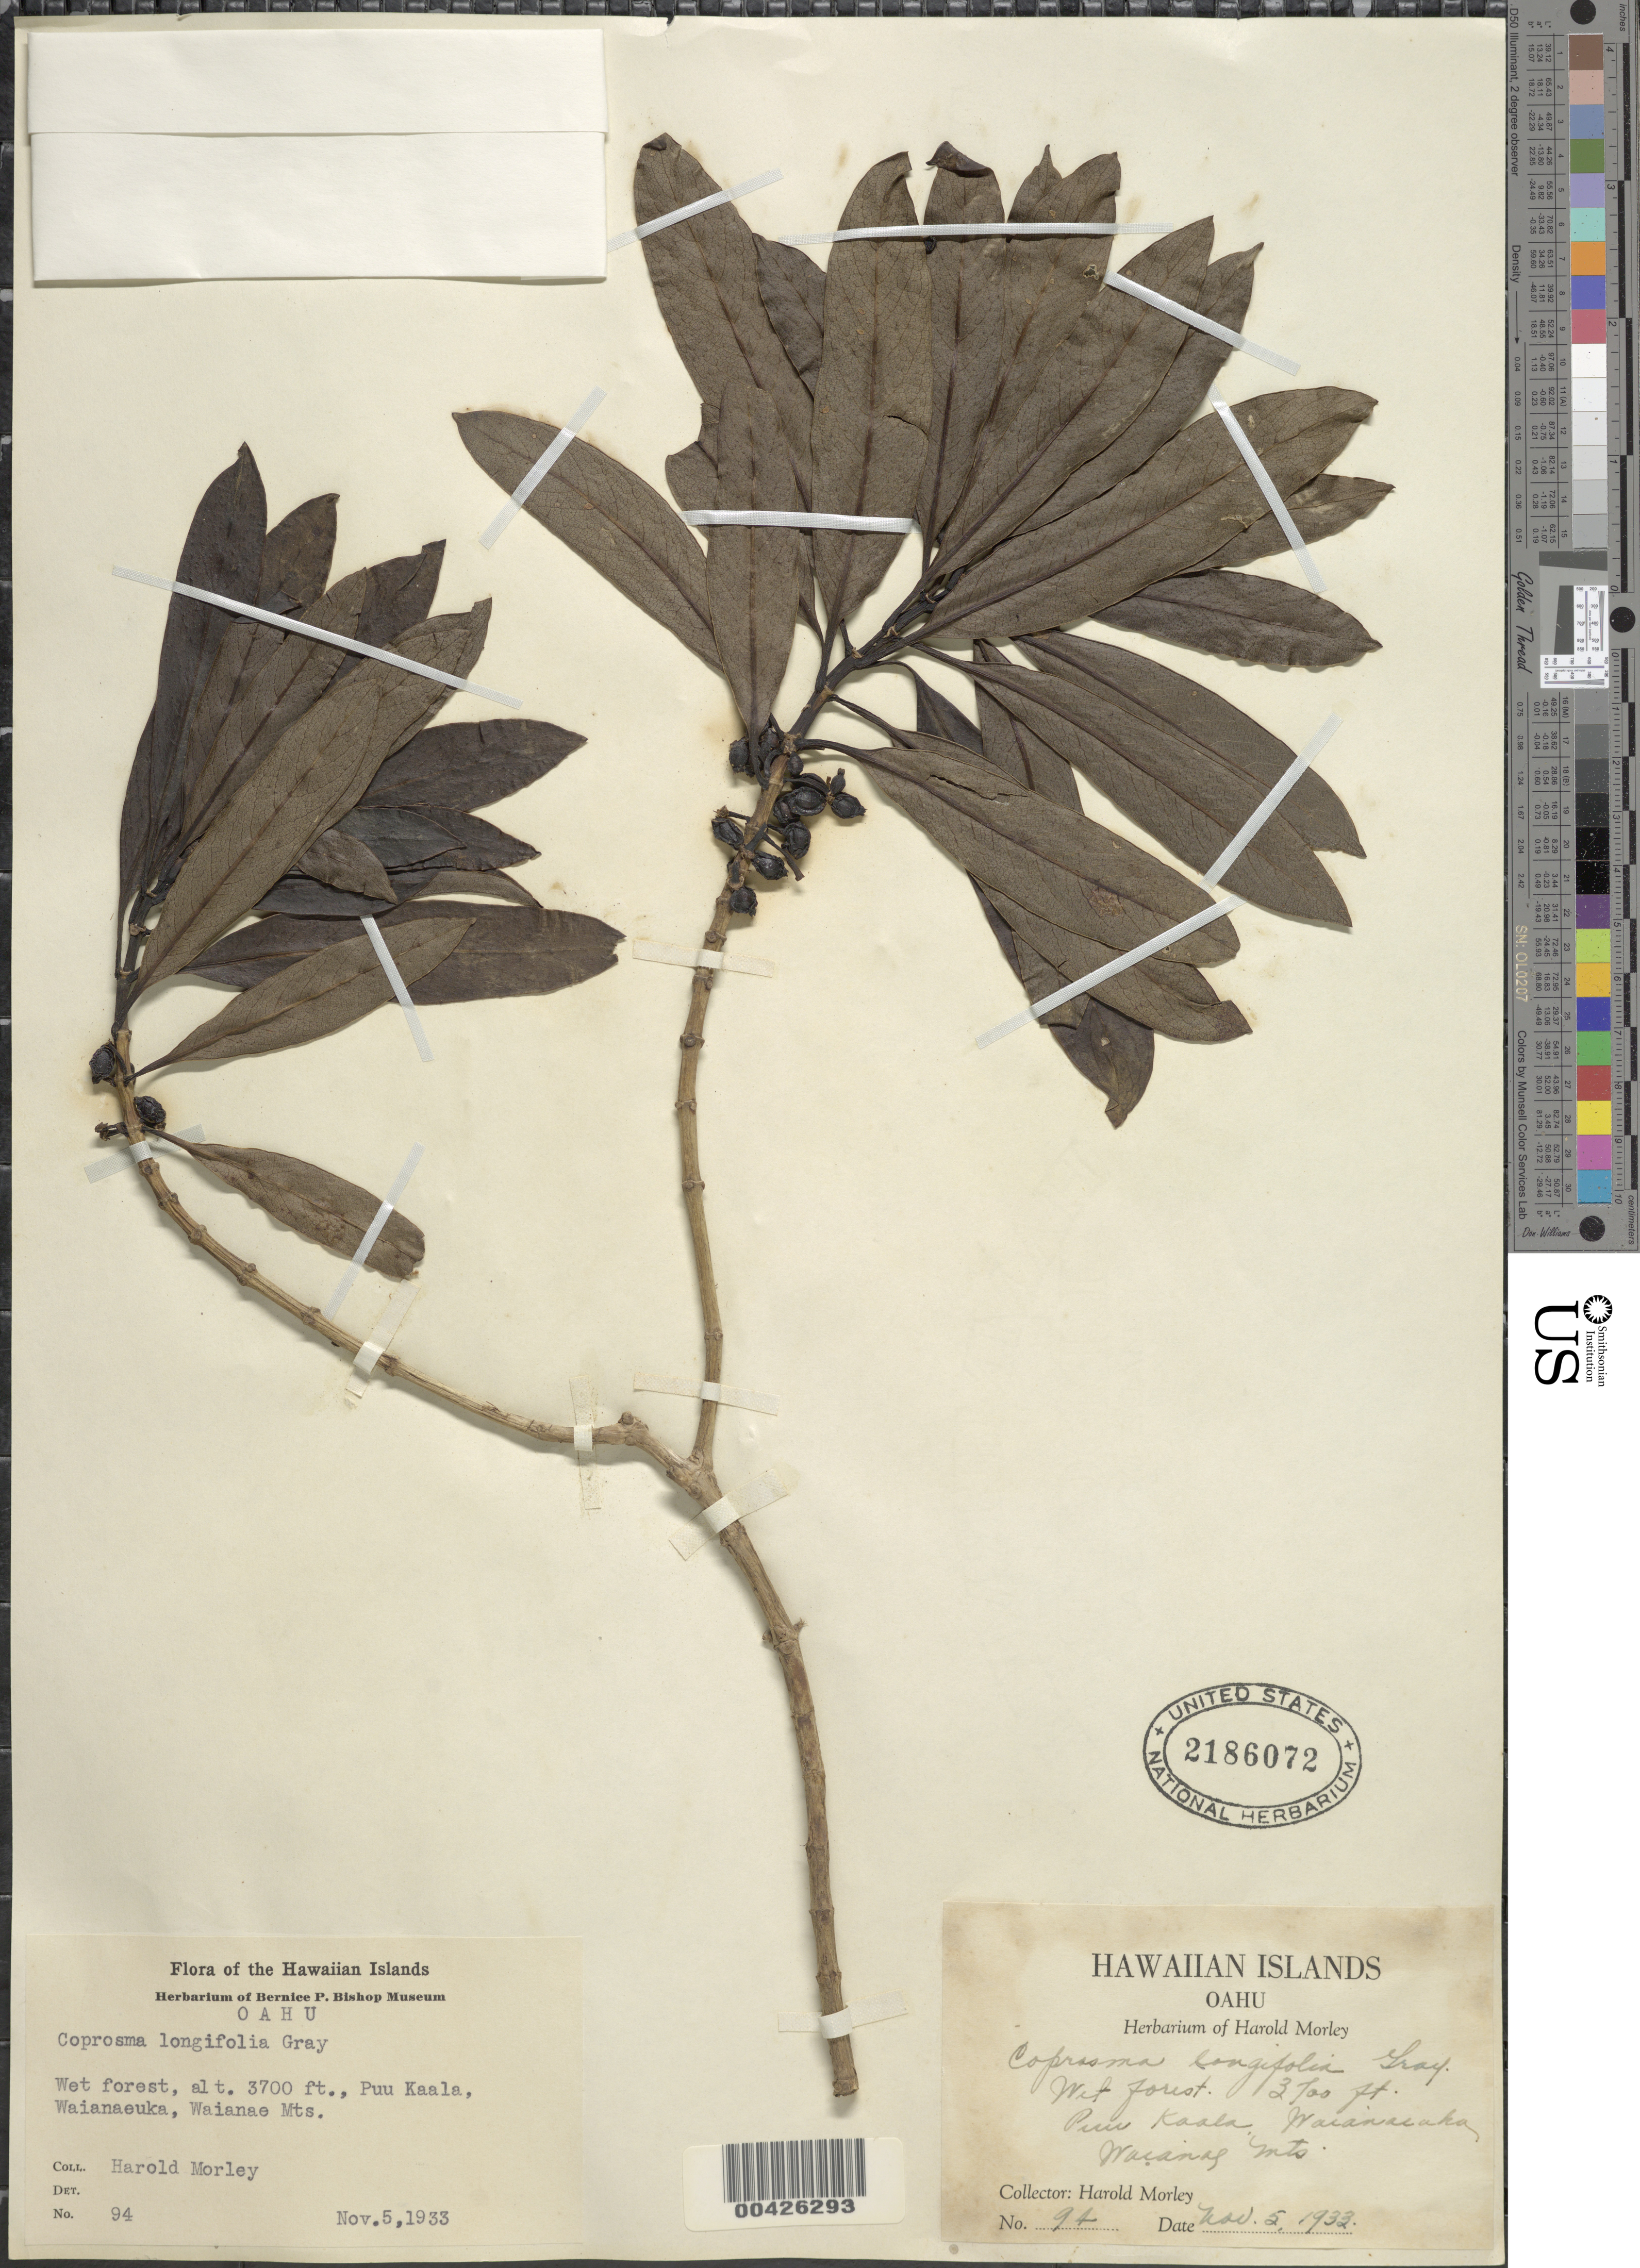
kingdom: Plantae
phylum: Tracheophyta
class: Magnoliopsida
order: Gentianales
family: Rubiaceae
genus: Coprosma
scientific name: Coprosma longifolia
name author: A. Gray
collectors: H. Morley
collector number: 94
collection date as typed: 5 Nov 1933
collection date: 1933-11-05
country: United States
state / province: Hawaii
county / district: Honolulu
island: Oahu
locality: Puu Kaala, Waianaeuka, Waianae Mts.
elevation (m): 1128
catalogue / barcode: US 2186072